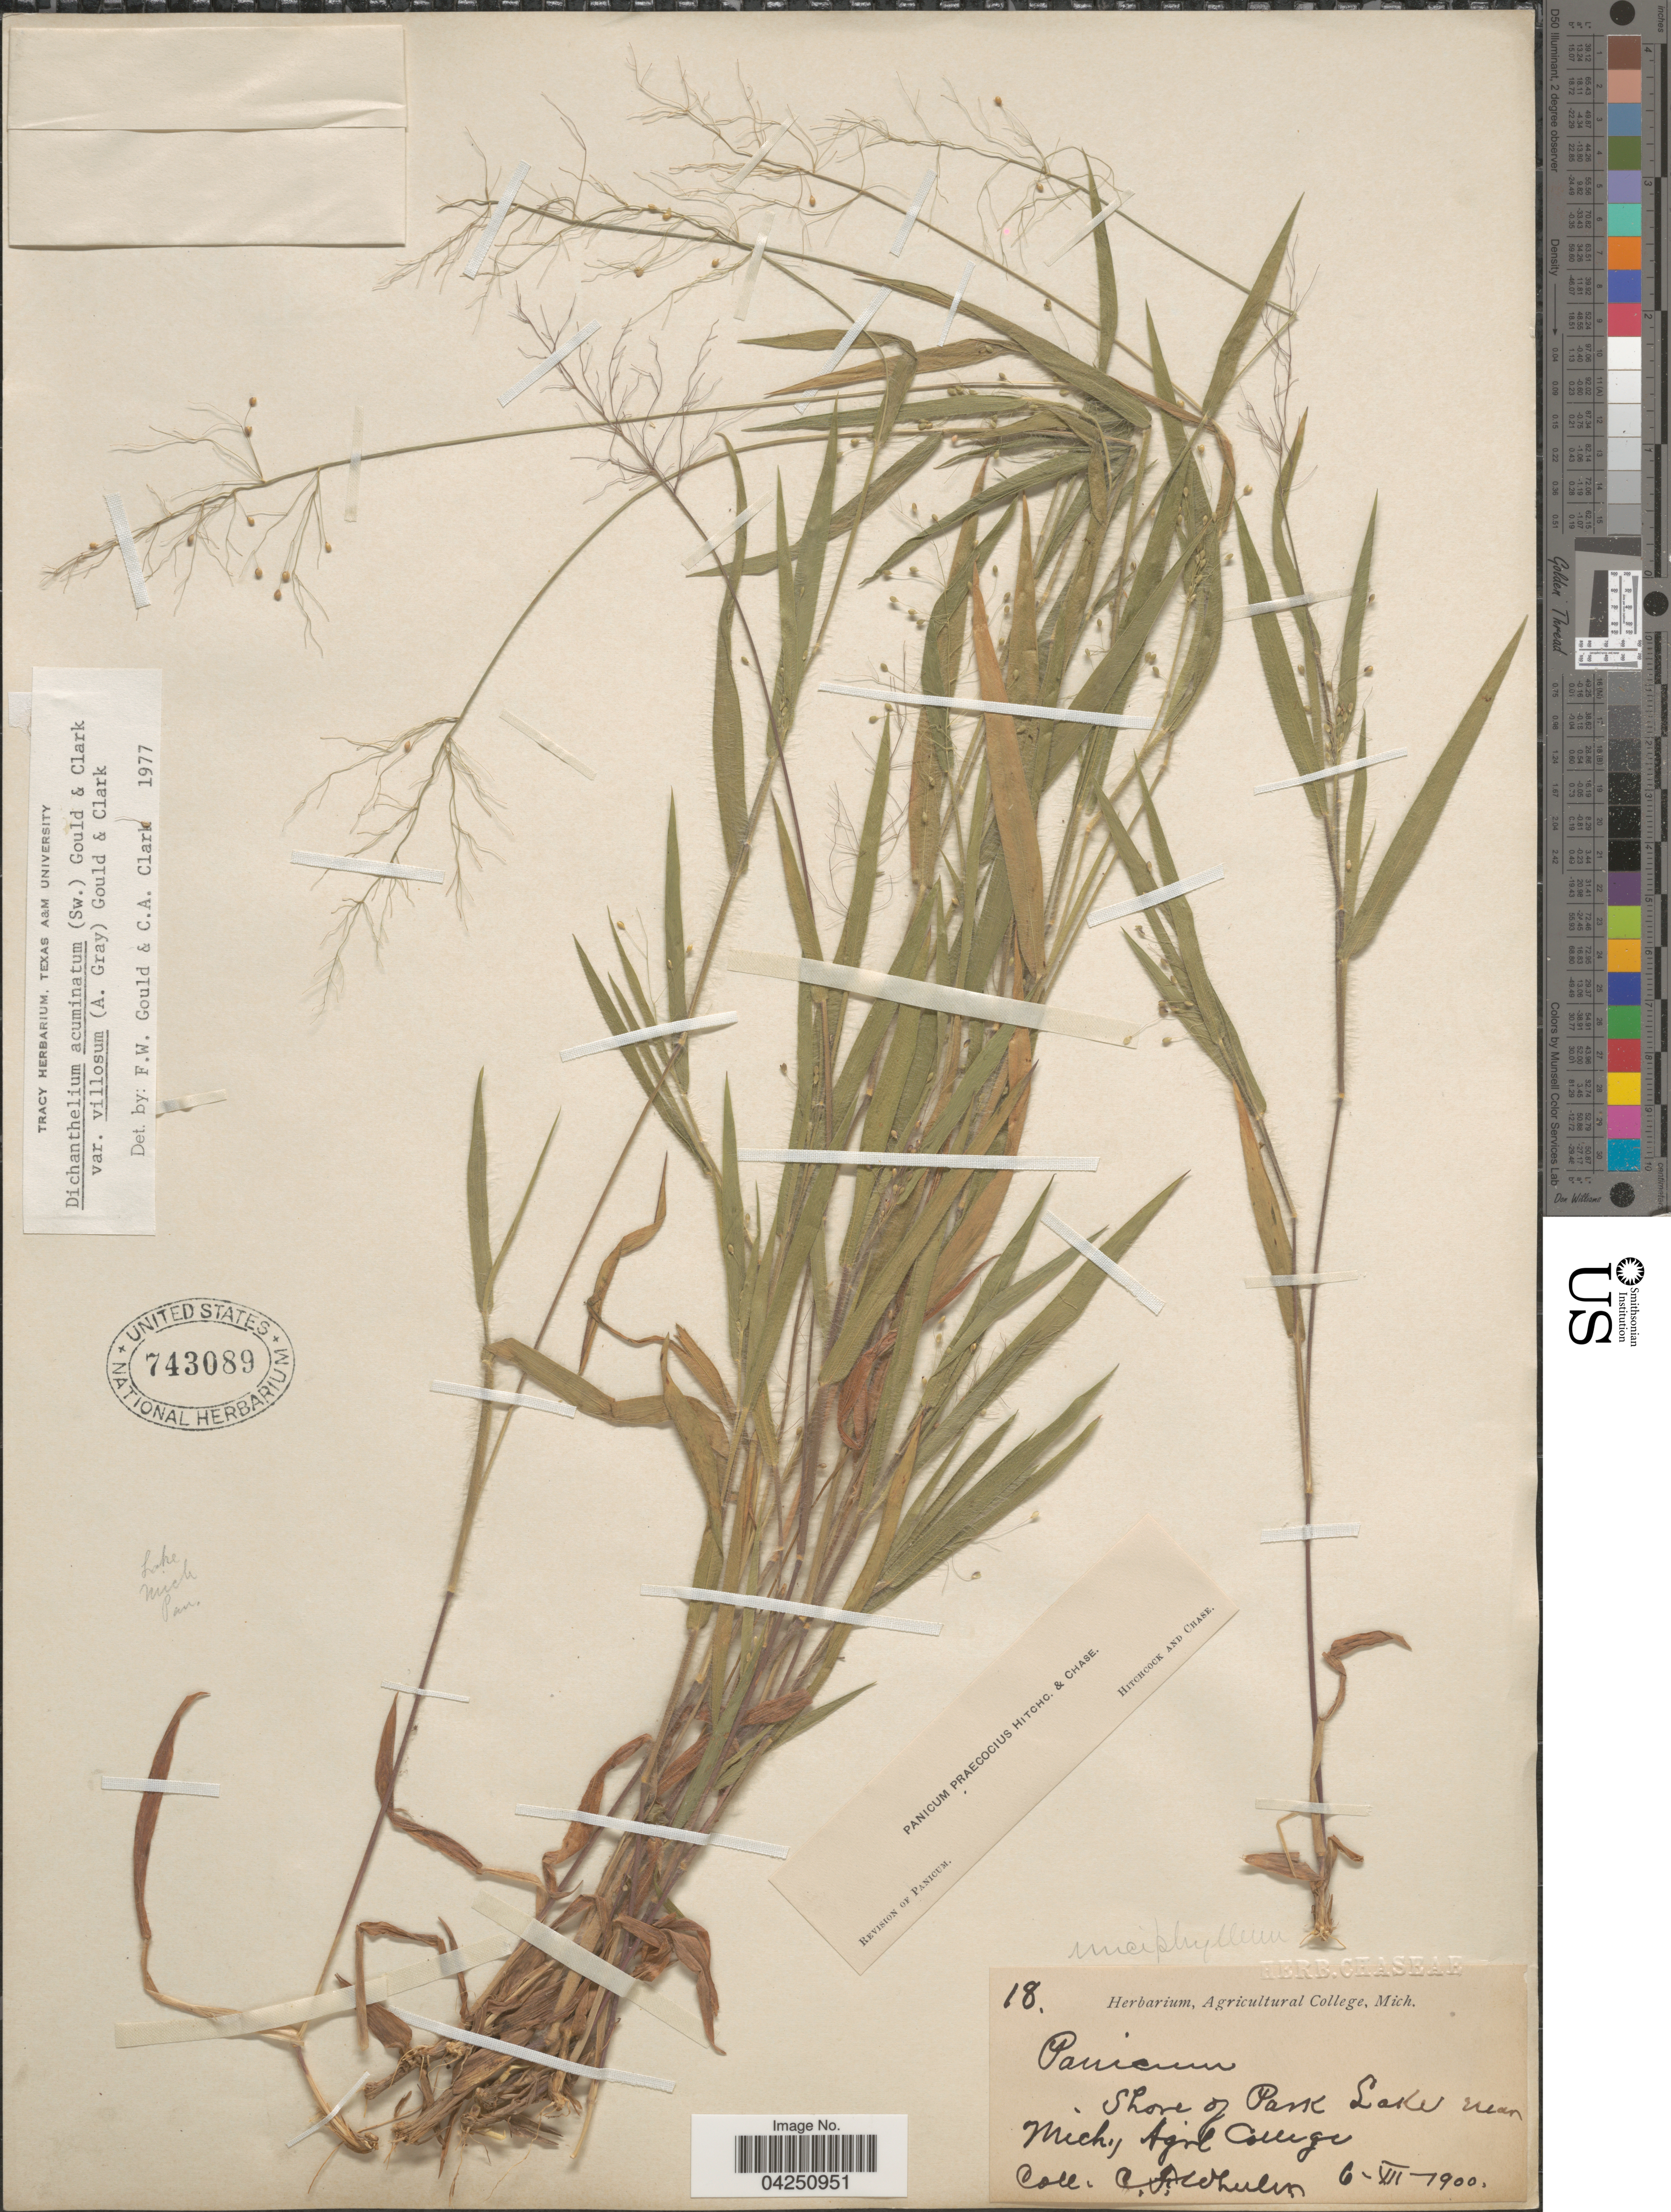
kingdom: Plantae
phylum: Tracheophyta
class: Liliopsida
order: Poales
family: Poaceae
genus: Dichanthelium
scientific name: Dichanthelium acuminatum var. acuminatum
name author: (Sw.) Gould & C.A. Clark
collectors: C. Wheeler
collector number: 18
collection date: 1900-12-06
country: United States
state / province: Michigan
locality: Shore of Park Lake near Mich., Agric College.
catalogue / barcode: US 743089